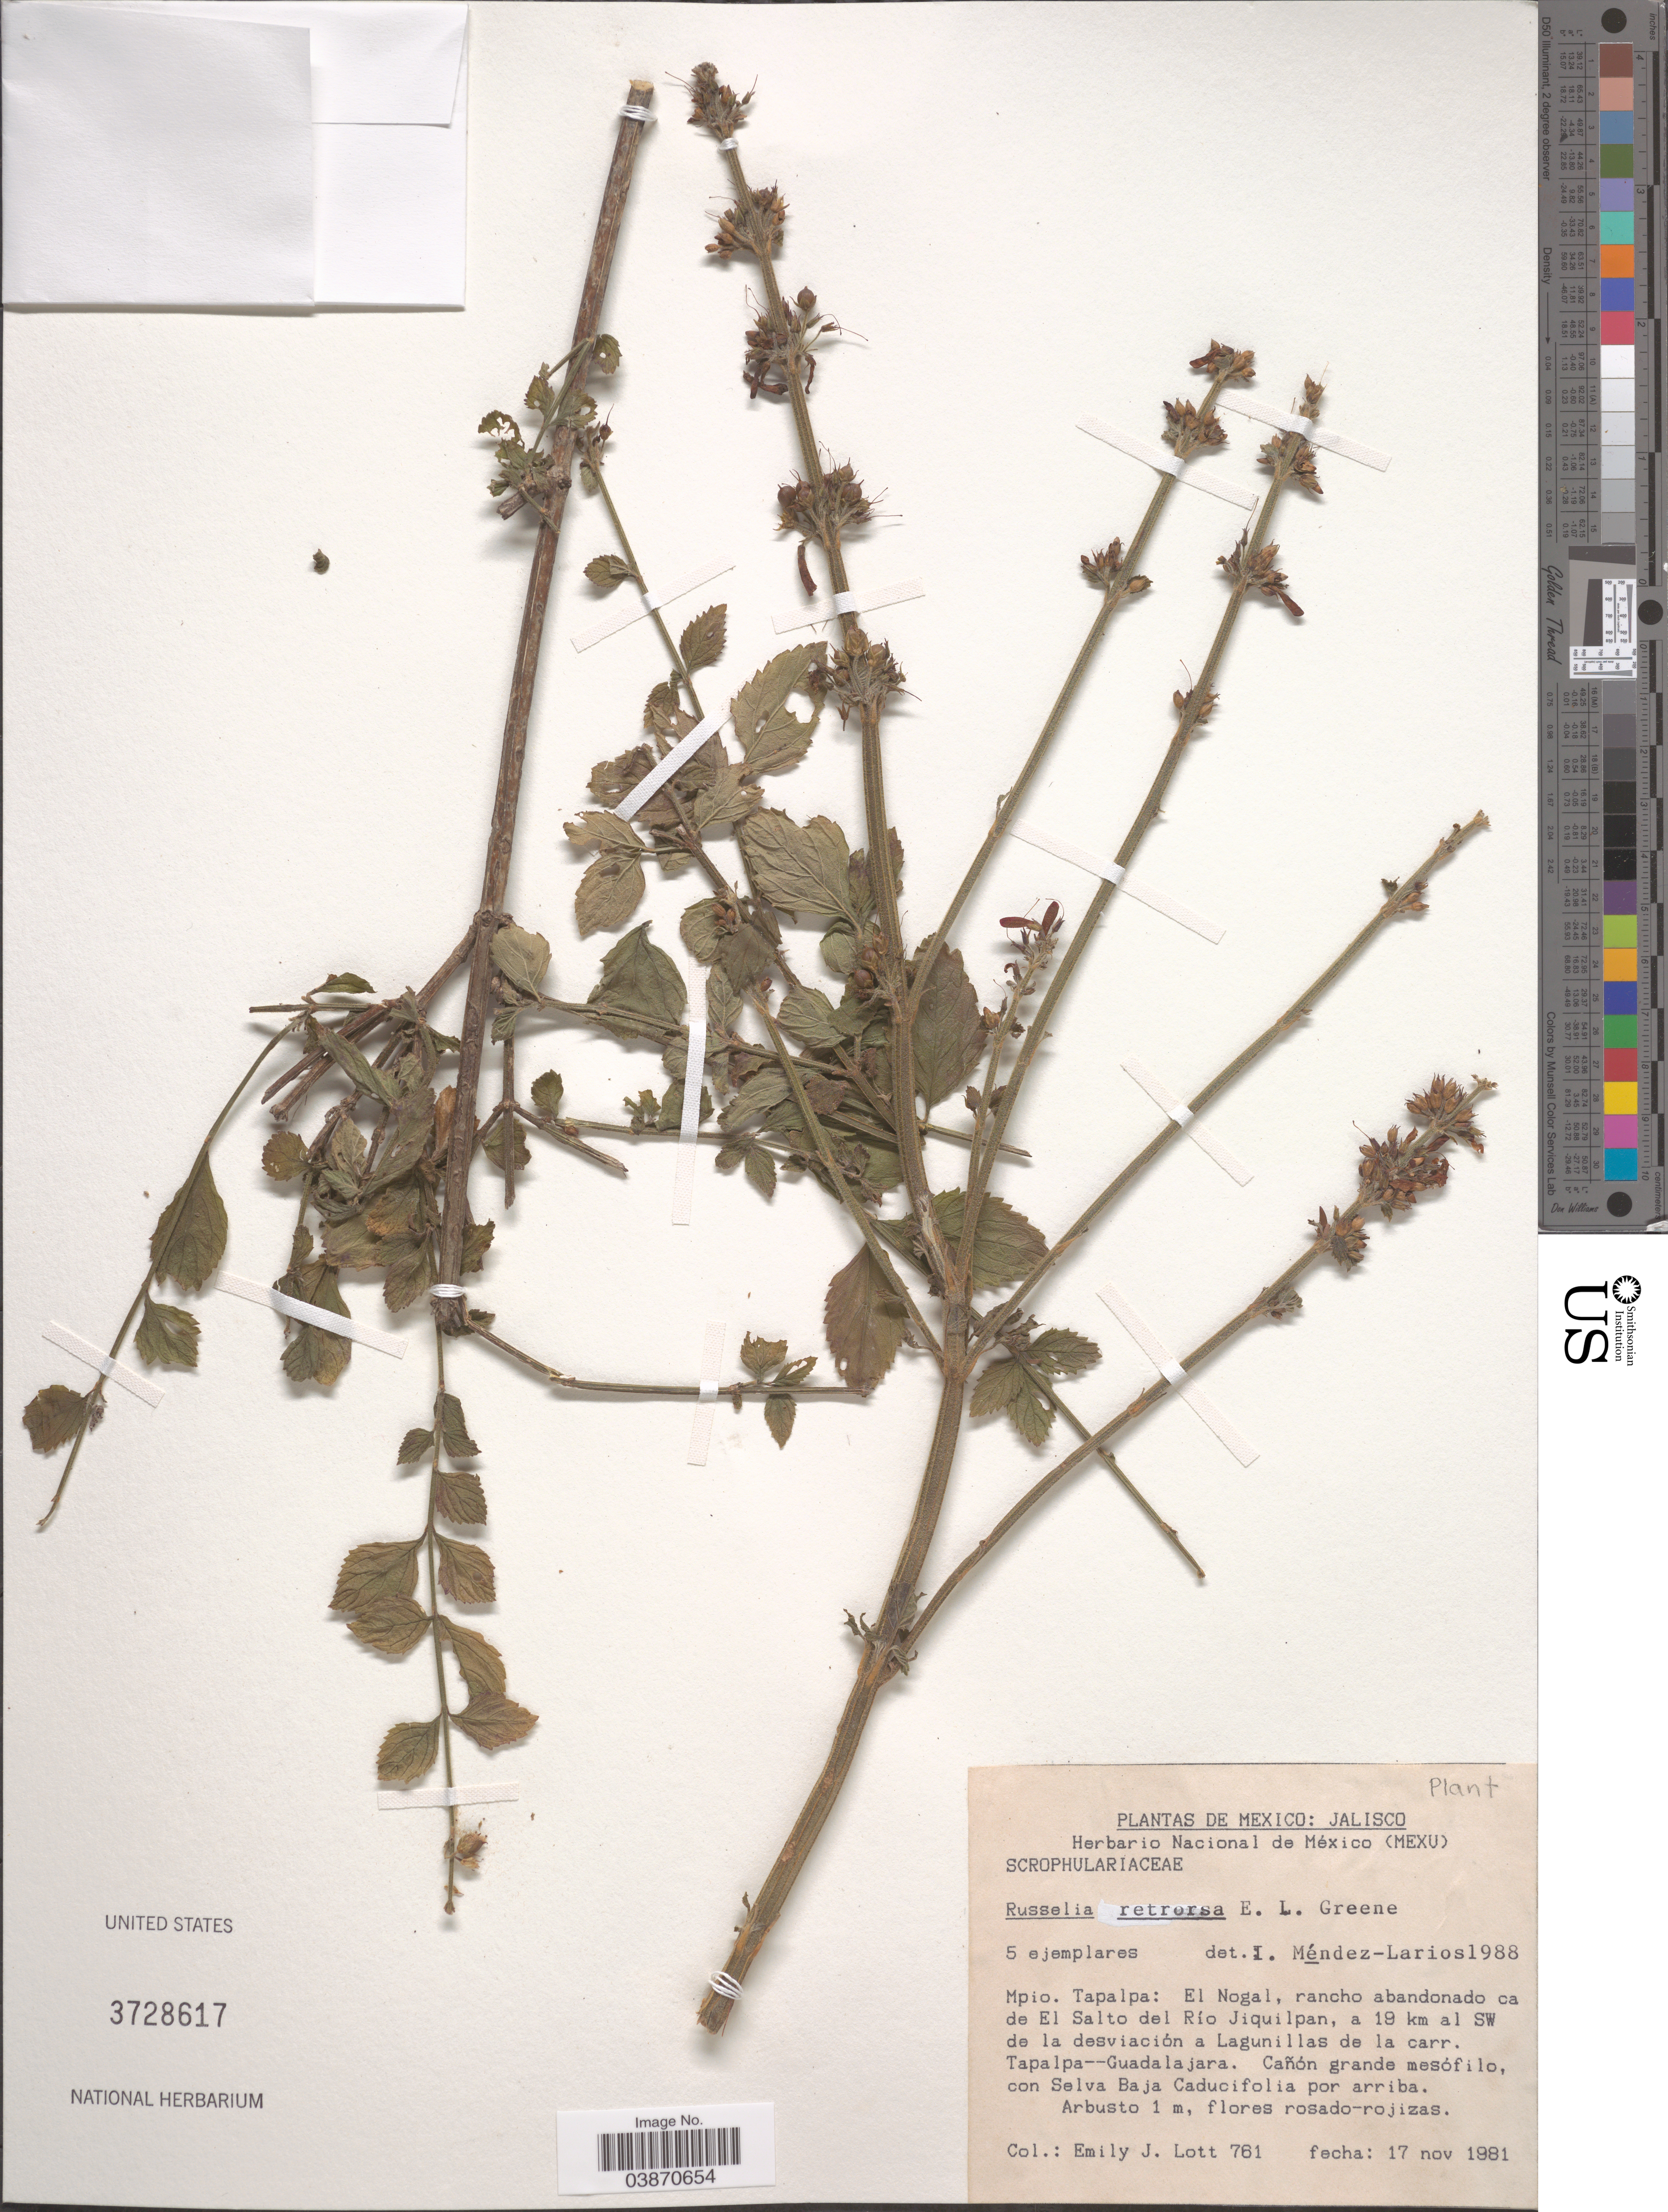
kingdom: Plantae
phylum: Tracheophyta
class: Magnoliopsida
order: Lamiales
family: Plantaginaceae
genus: Russelia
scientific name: Russelia retrorsa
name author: Greene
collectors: E. J. Lott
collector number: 761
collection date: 1981-11-17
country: Mexico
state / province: Jalisco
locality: Mpio. Tapalpa: El Nogal, rancho abandonado ca de El Salto del Río Jiquilpan, a 19 km al SW de la desviación a Lagunillas de la carr. Tapalpa--Guadalajara. Cañon grande mesófilo, con Selva Baja Caducifolia por arriba.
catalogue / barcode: US 3728617